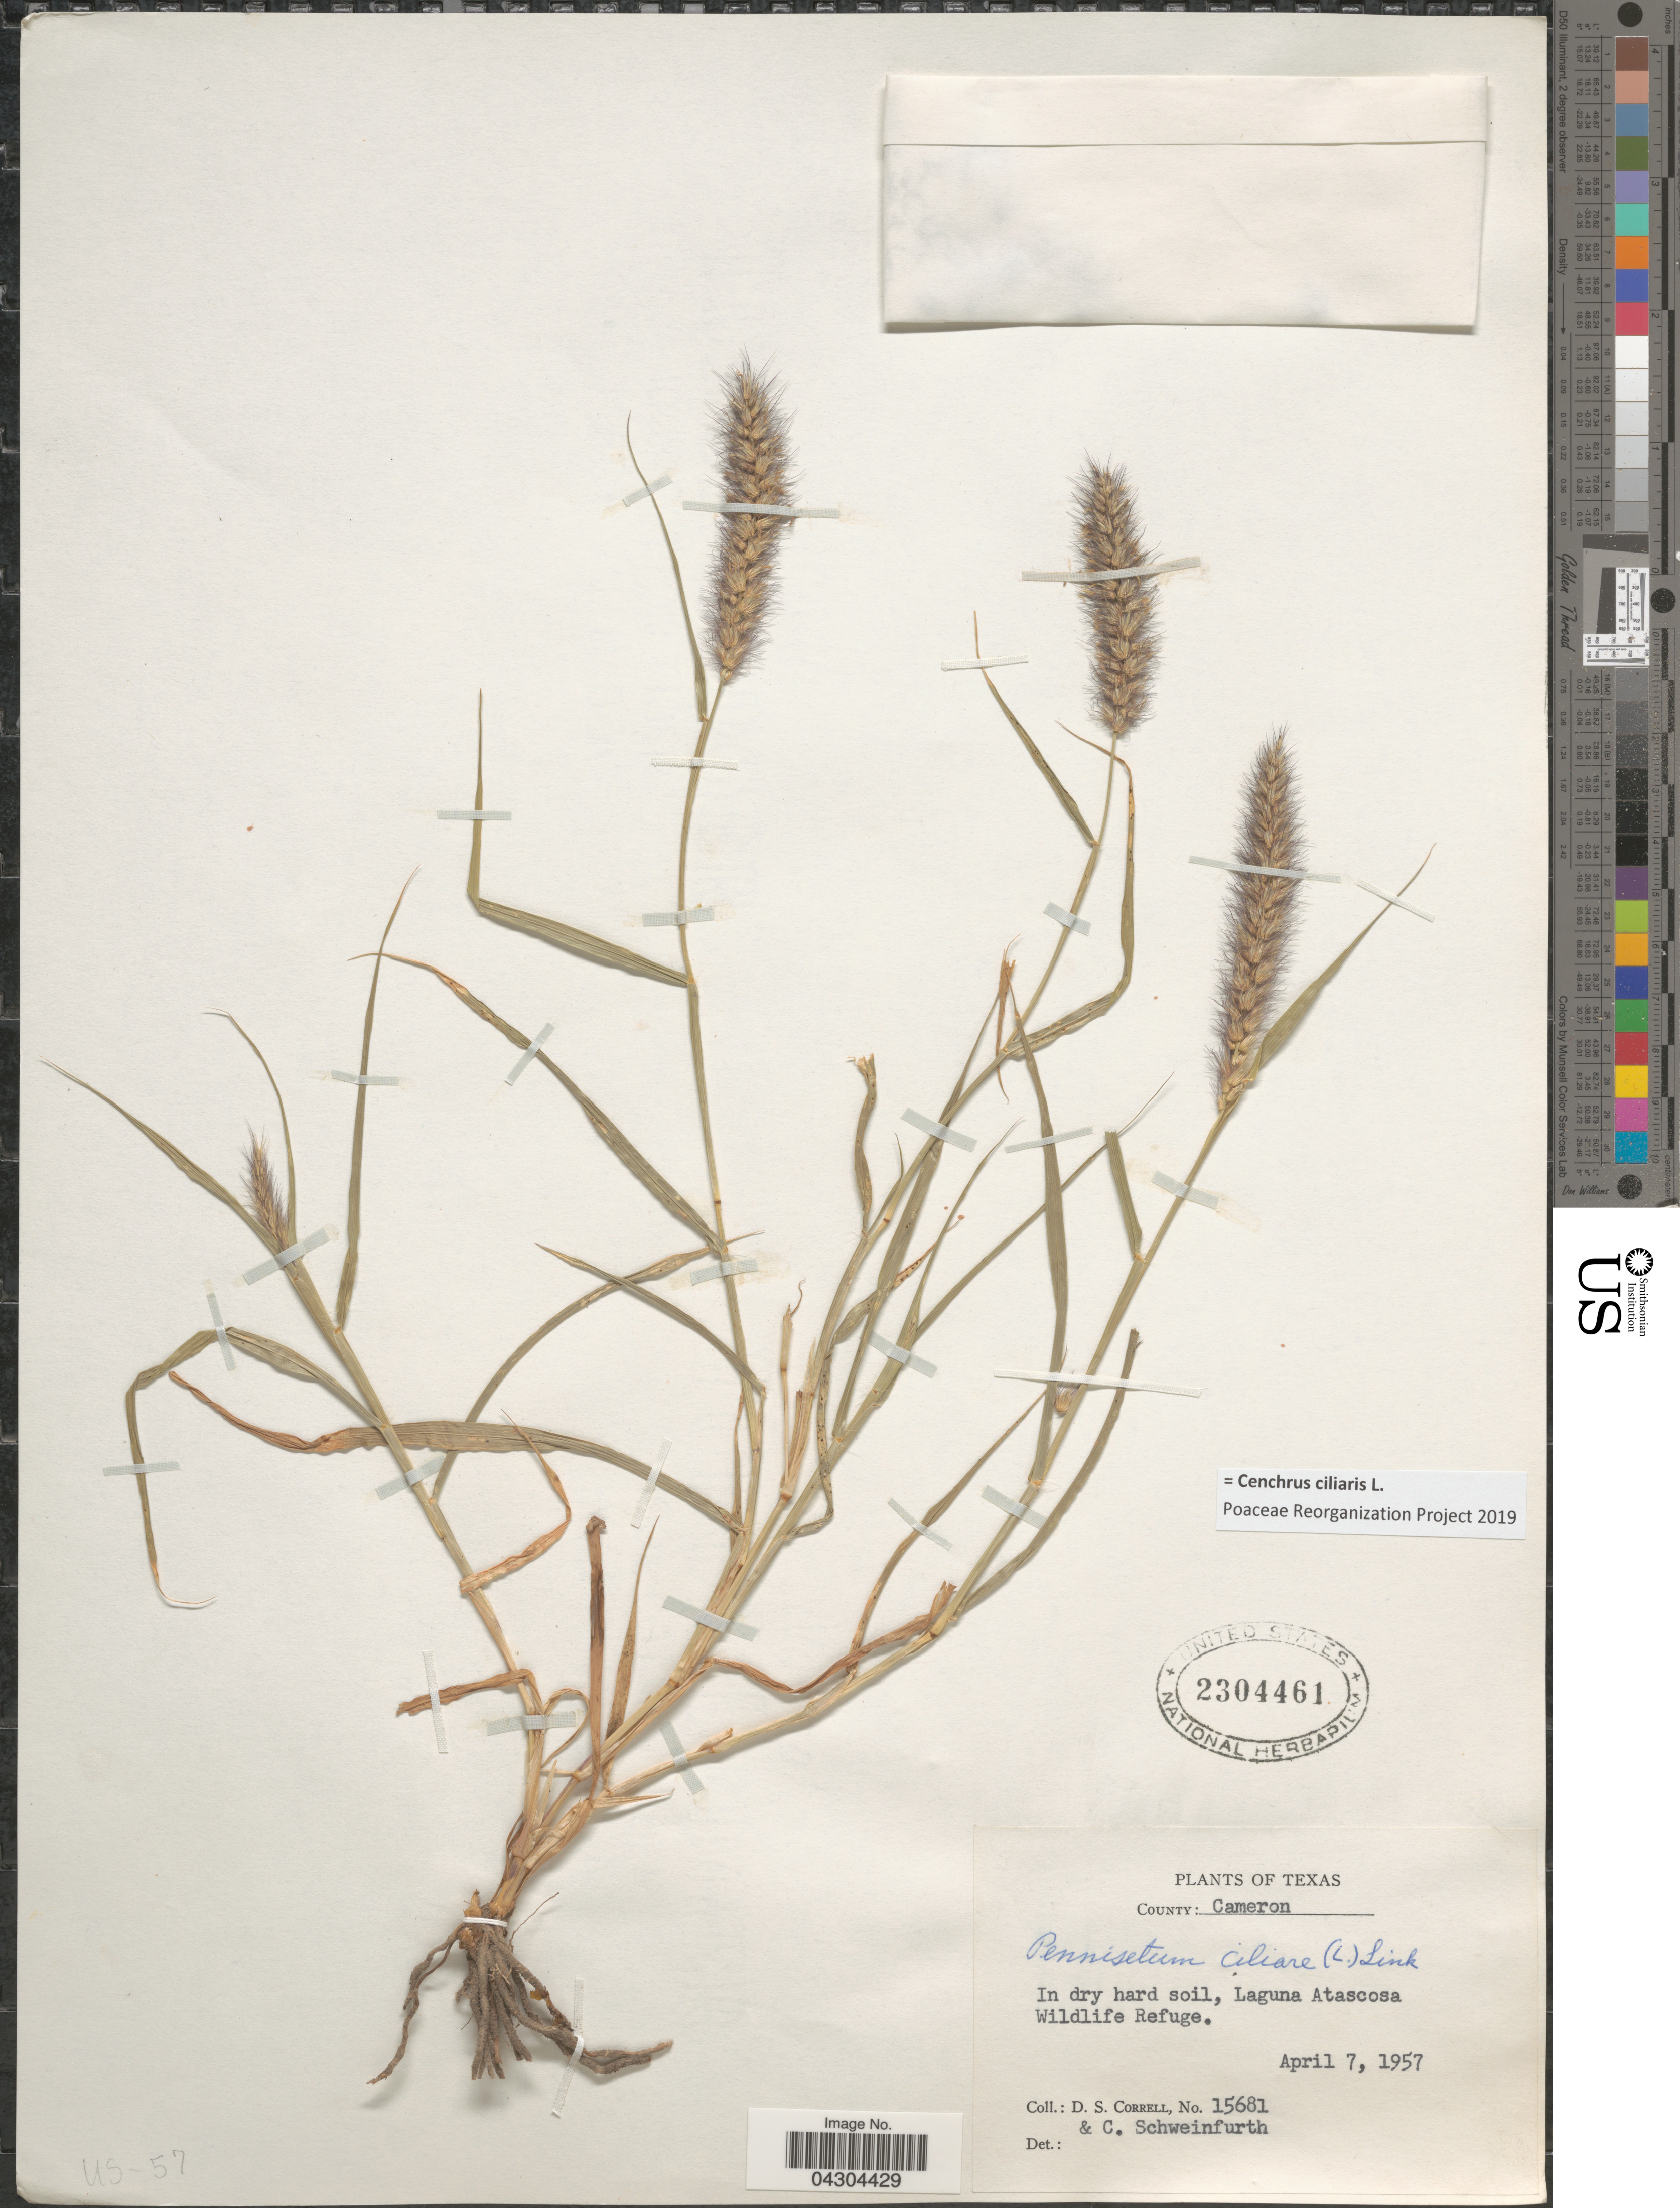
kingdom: Plantae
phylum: Tracheophyta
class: Liliopsida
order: Poales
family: Poaceae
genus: Cenchrus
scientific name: Cenchrus ciliaris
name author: L.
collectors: D. S. Correll & C. Schweinfurth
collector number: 15681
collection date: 1957-04-07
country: United States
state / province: Texas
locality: County: Cameron. In dry hard soil, Laguna Atascosa Wildlife Refuge.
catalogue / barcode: US 2304461